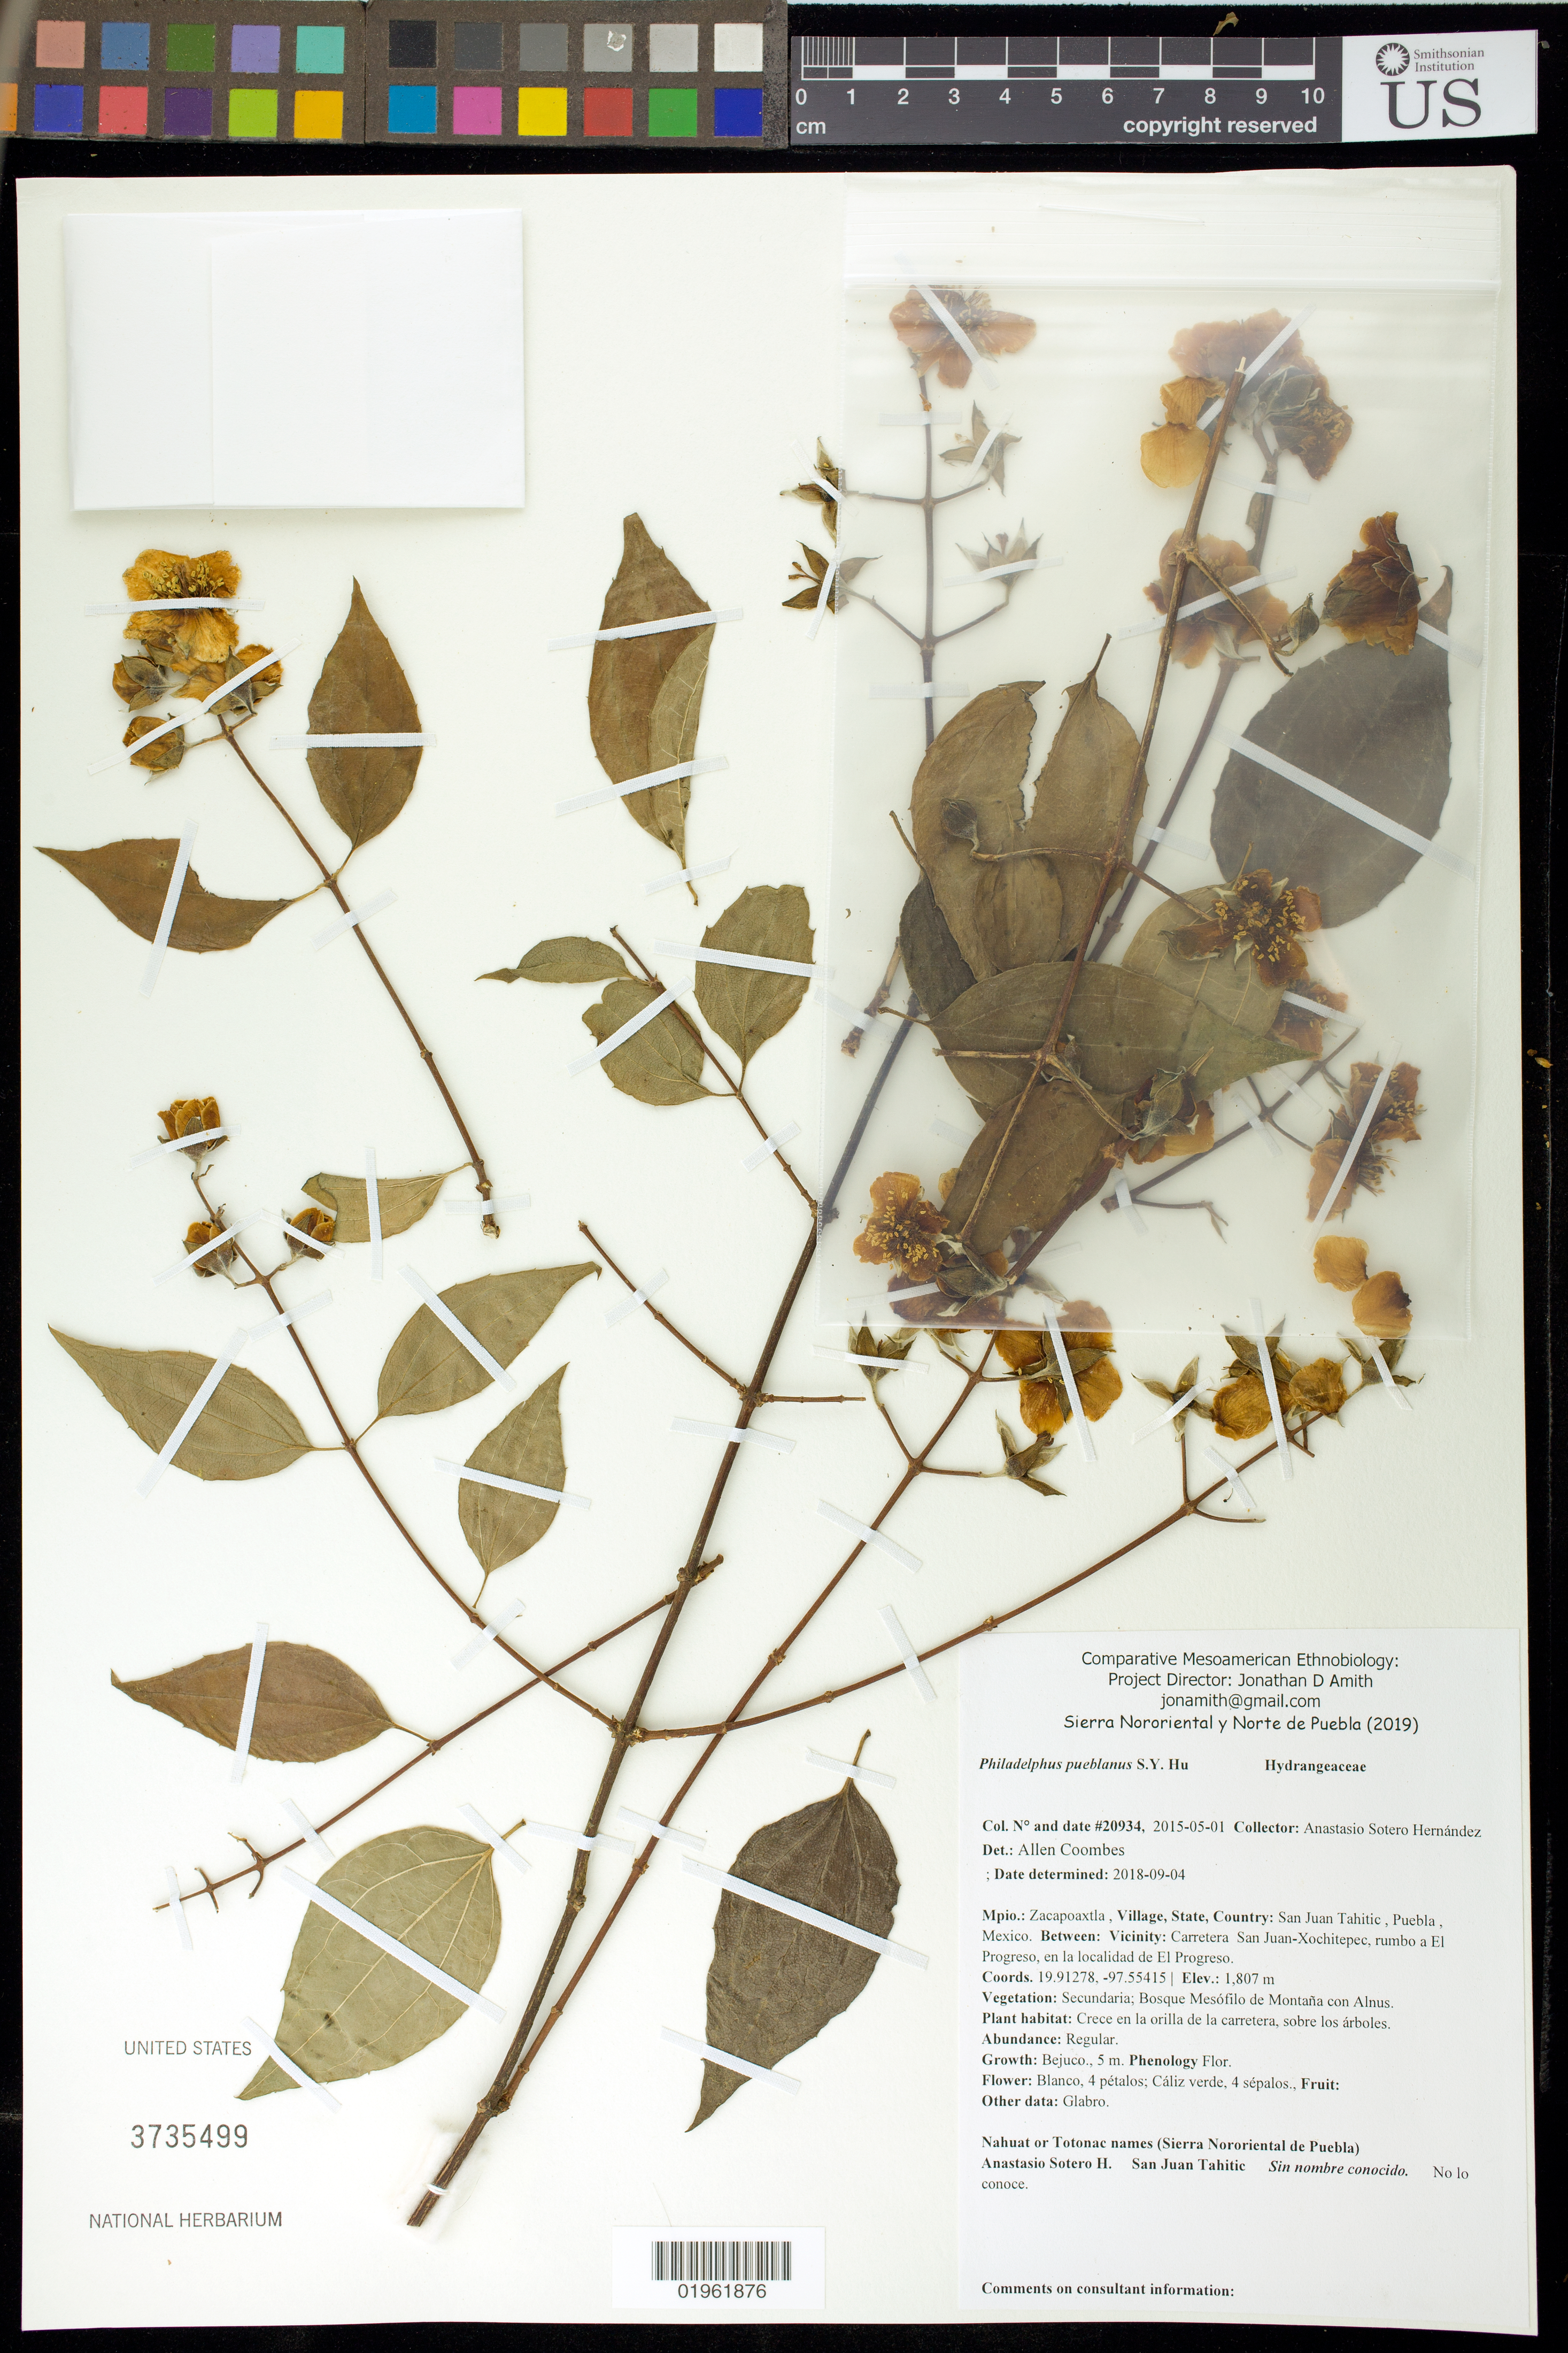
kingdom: Plantae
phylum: Tracheophyta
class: Magnoliopsida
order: Cornales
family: Hydrangeaceae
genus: Philadelphus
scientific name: Philadelphus pueblanus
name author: S.Y. Hu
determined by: Coombes, Allen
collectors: A. Sotero H.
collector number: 20934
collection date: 2015-05-01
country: México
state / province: Puebla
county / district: Zacapoaxtla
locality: PUEBLO: San Juan Tahitic; LOCALIDAD EXACTA: Carretera San Juan-Xochitepec, rumbo a El Progreso, en la localidad de El Progreso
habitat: Bosque mesófilo de montaña con Alnus | Crece en la orilla de la carretera, sobre los árboles.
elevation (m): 1807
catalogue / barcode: US 3735499